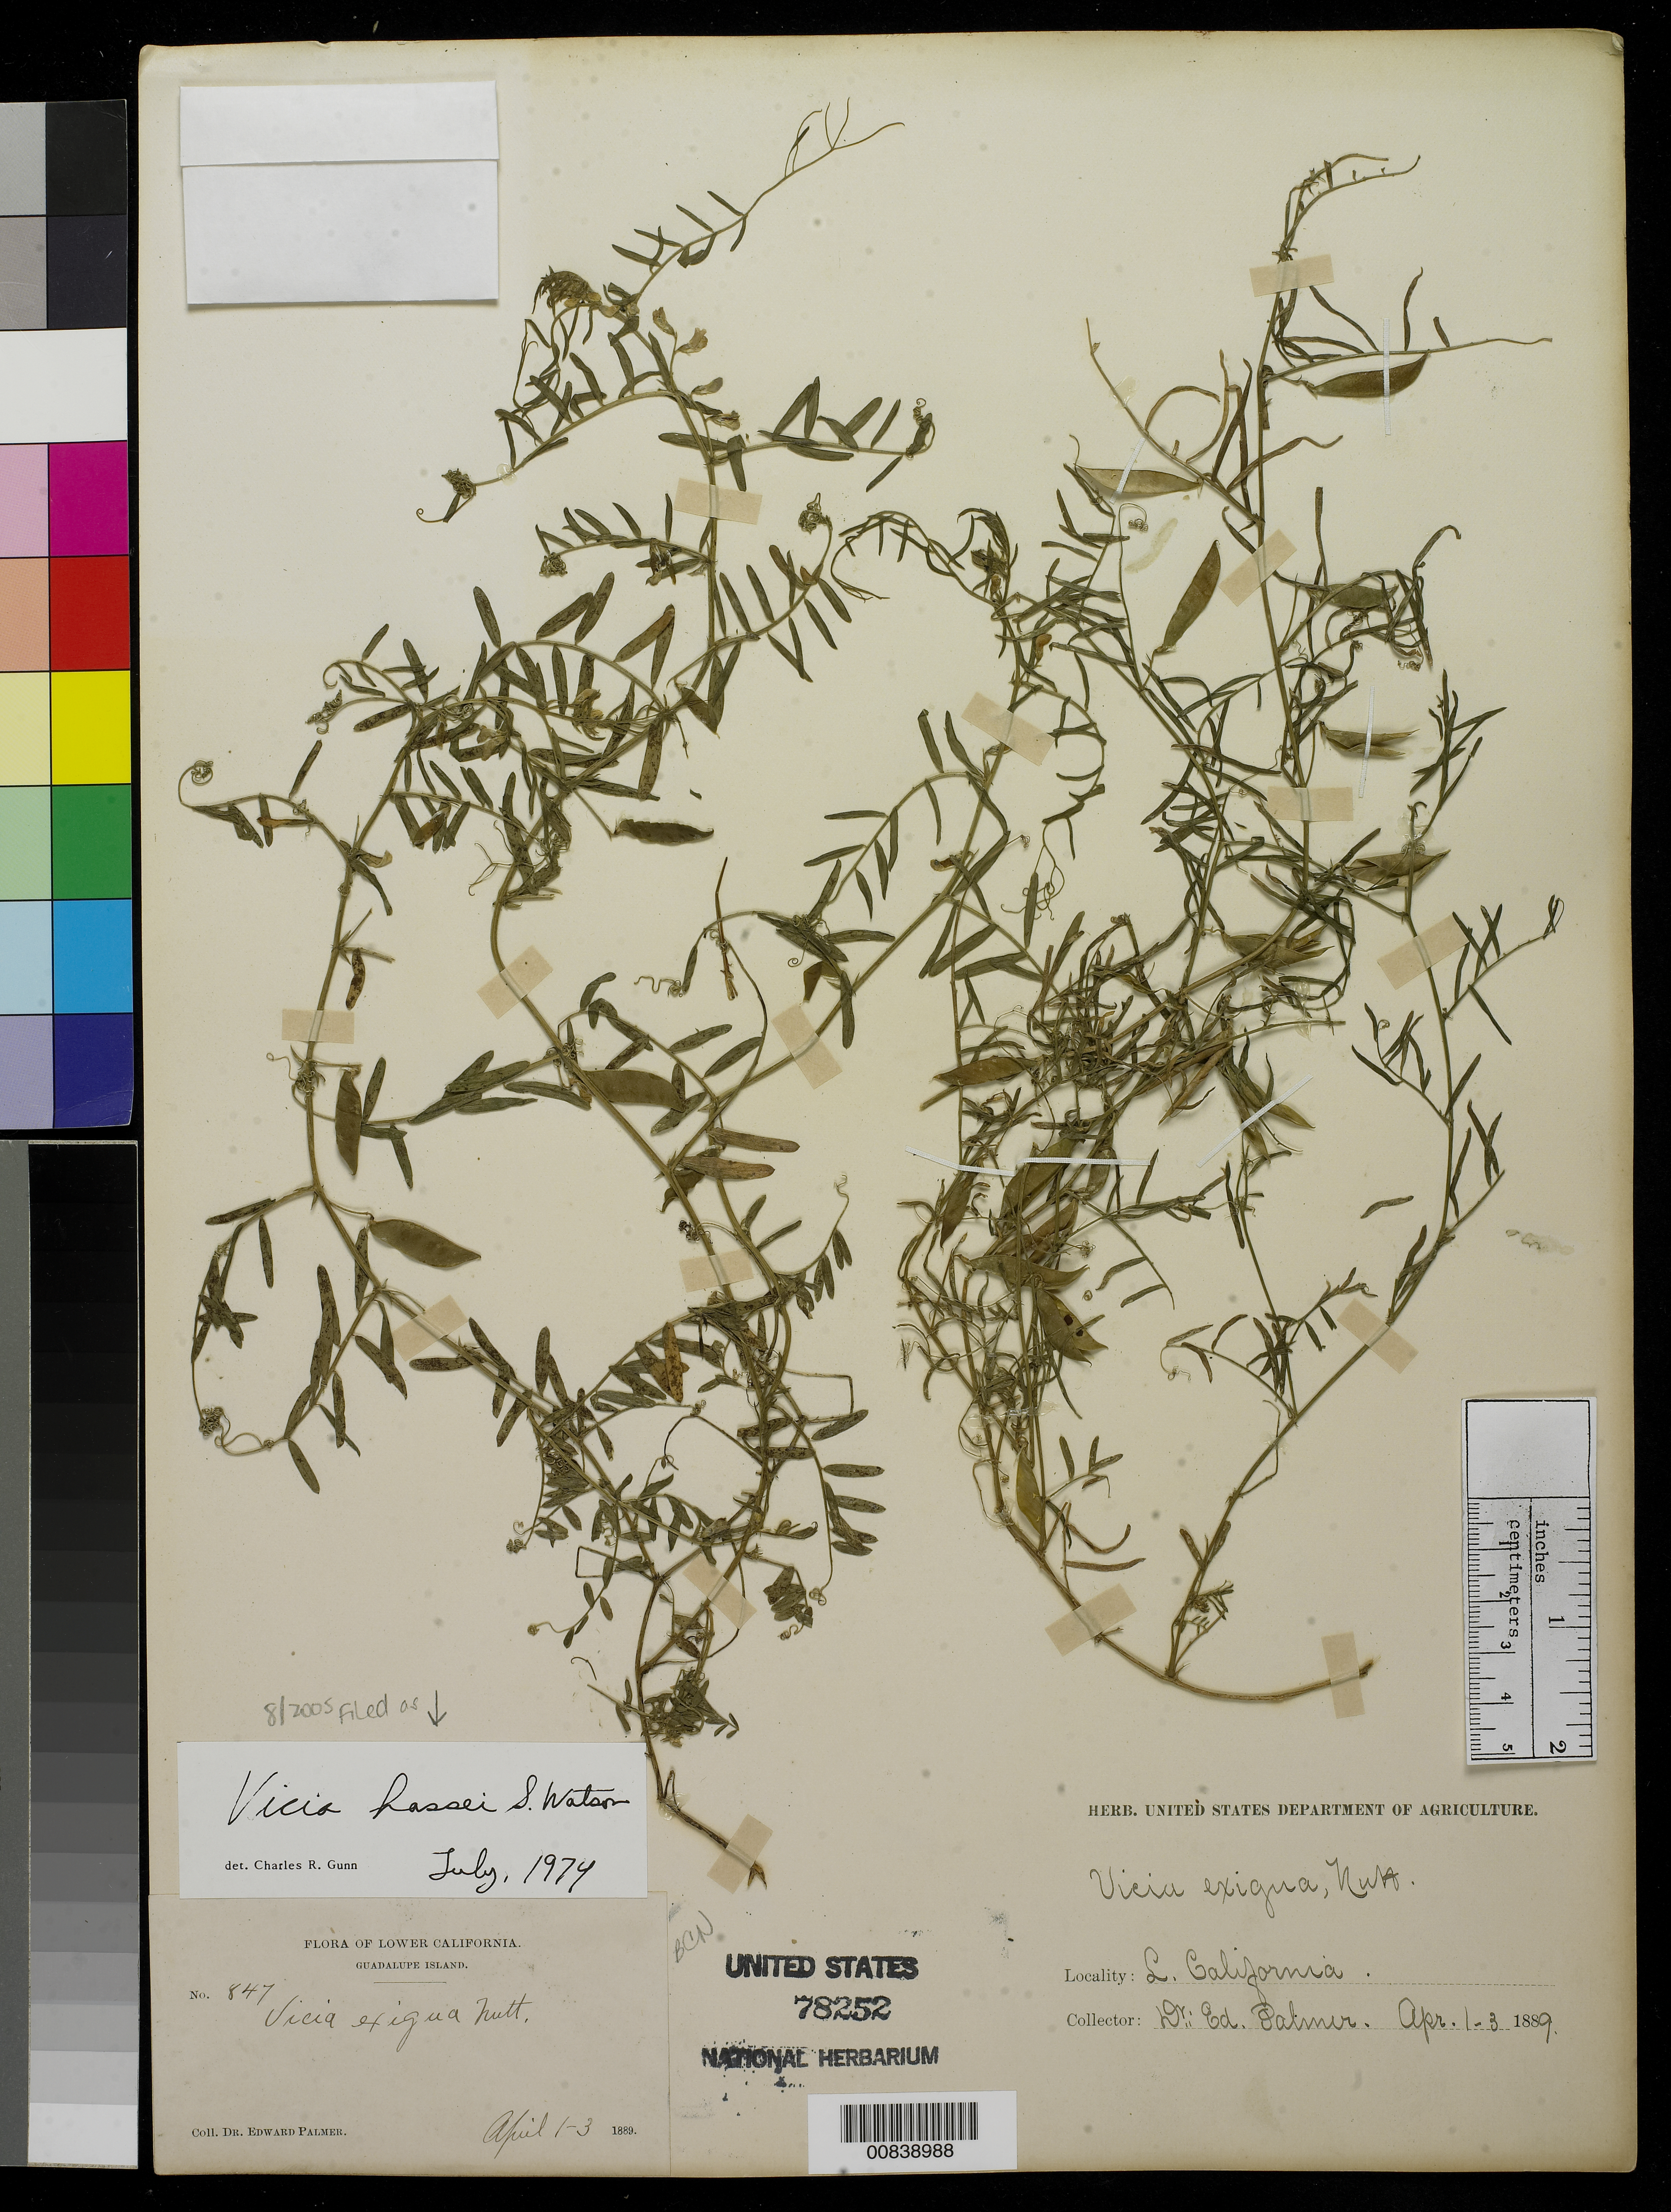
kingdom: Plantae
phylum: Tracheophyta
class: Magnoliopsida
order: Fabales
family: Fabaceae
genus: Vicia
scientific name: Vicia hassei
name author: S. Watson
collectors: E. Palmer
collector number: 847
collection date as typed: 01 Apr 1889 to 03 Apr 1889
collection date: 1889-04-01/1889-04-03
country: Mexico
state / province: Baja California Norte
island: Guadalupe I.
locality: Guadalupe Island, Baja California.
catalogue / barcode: US 78252